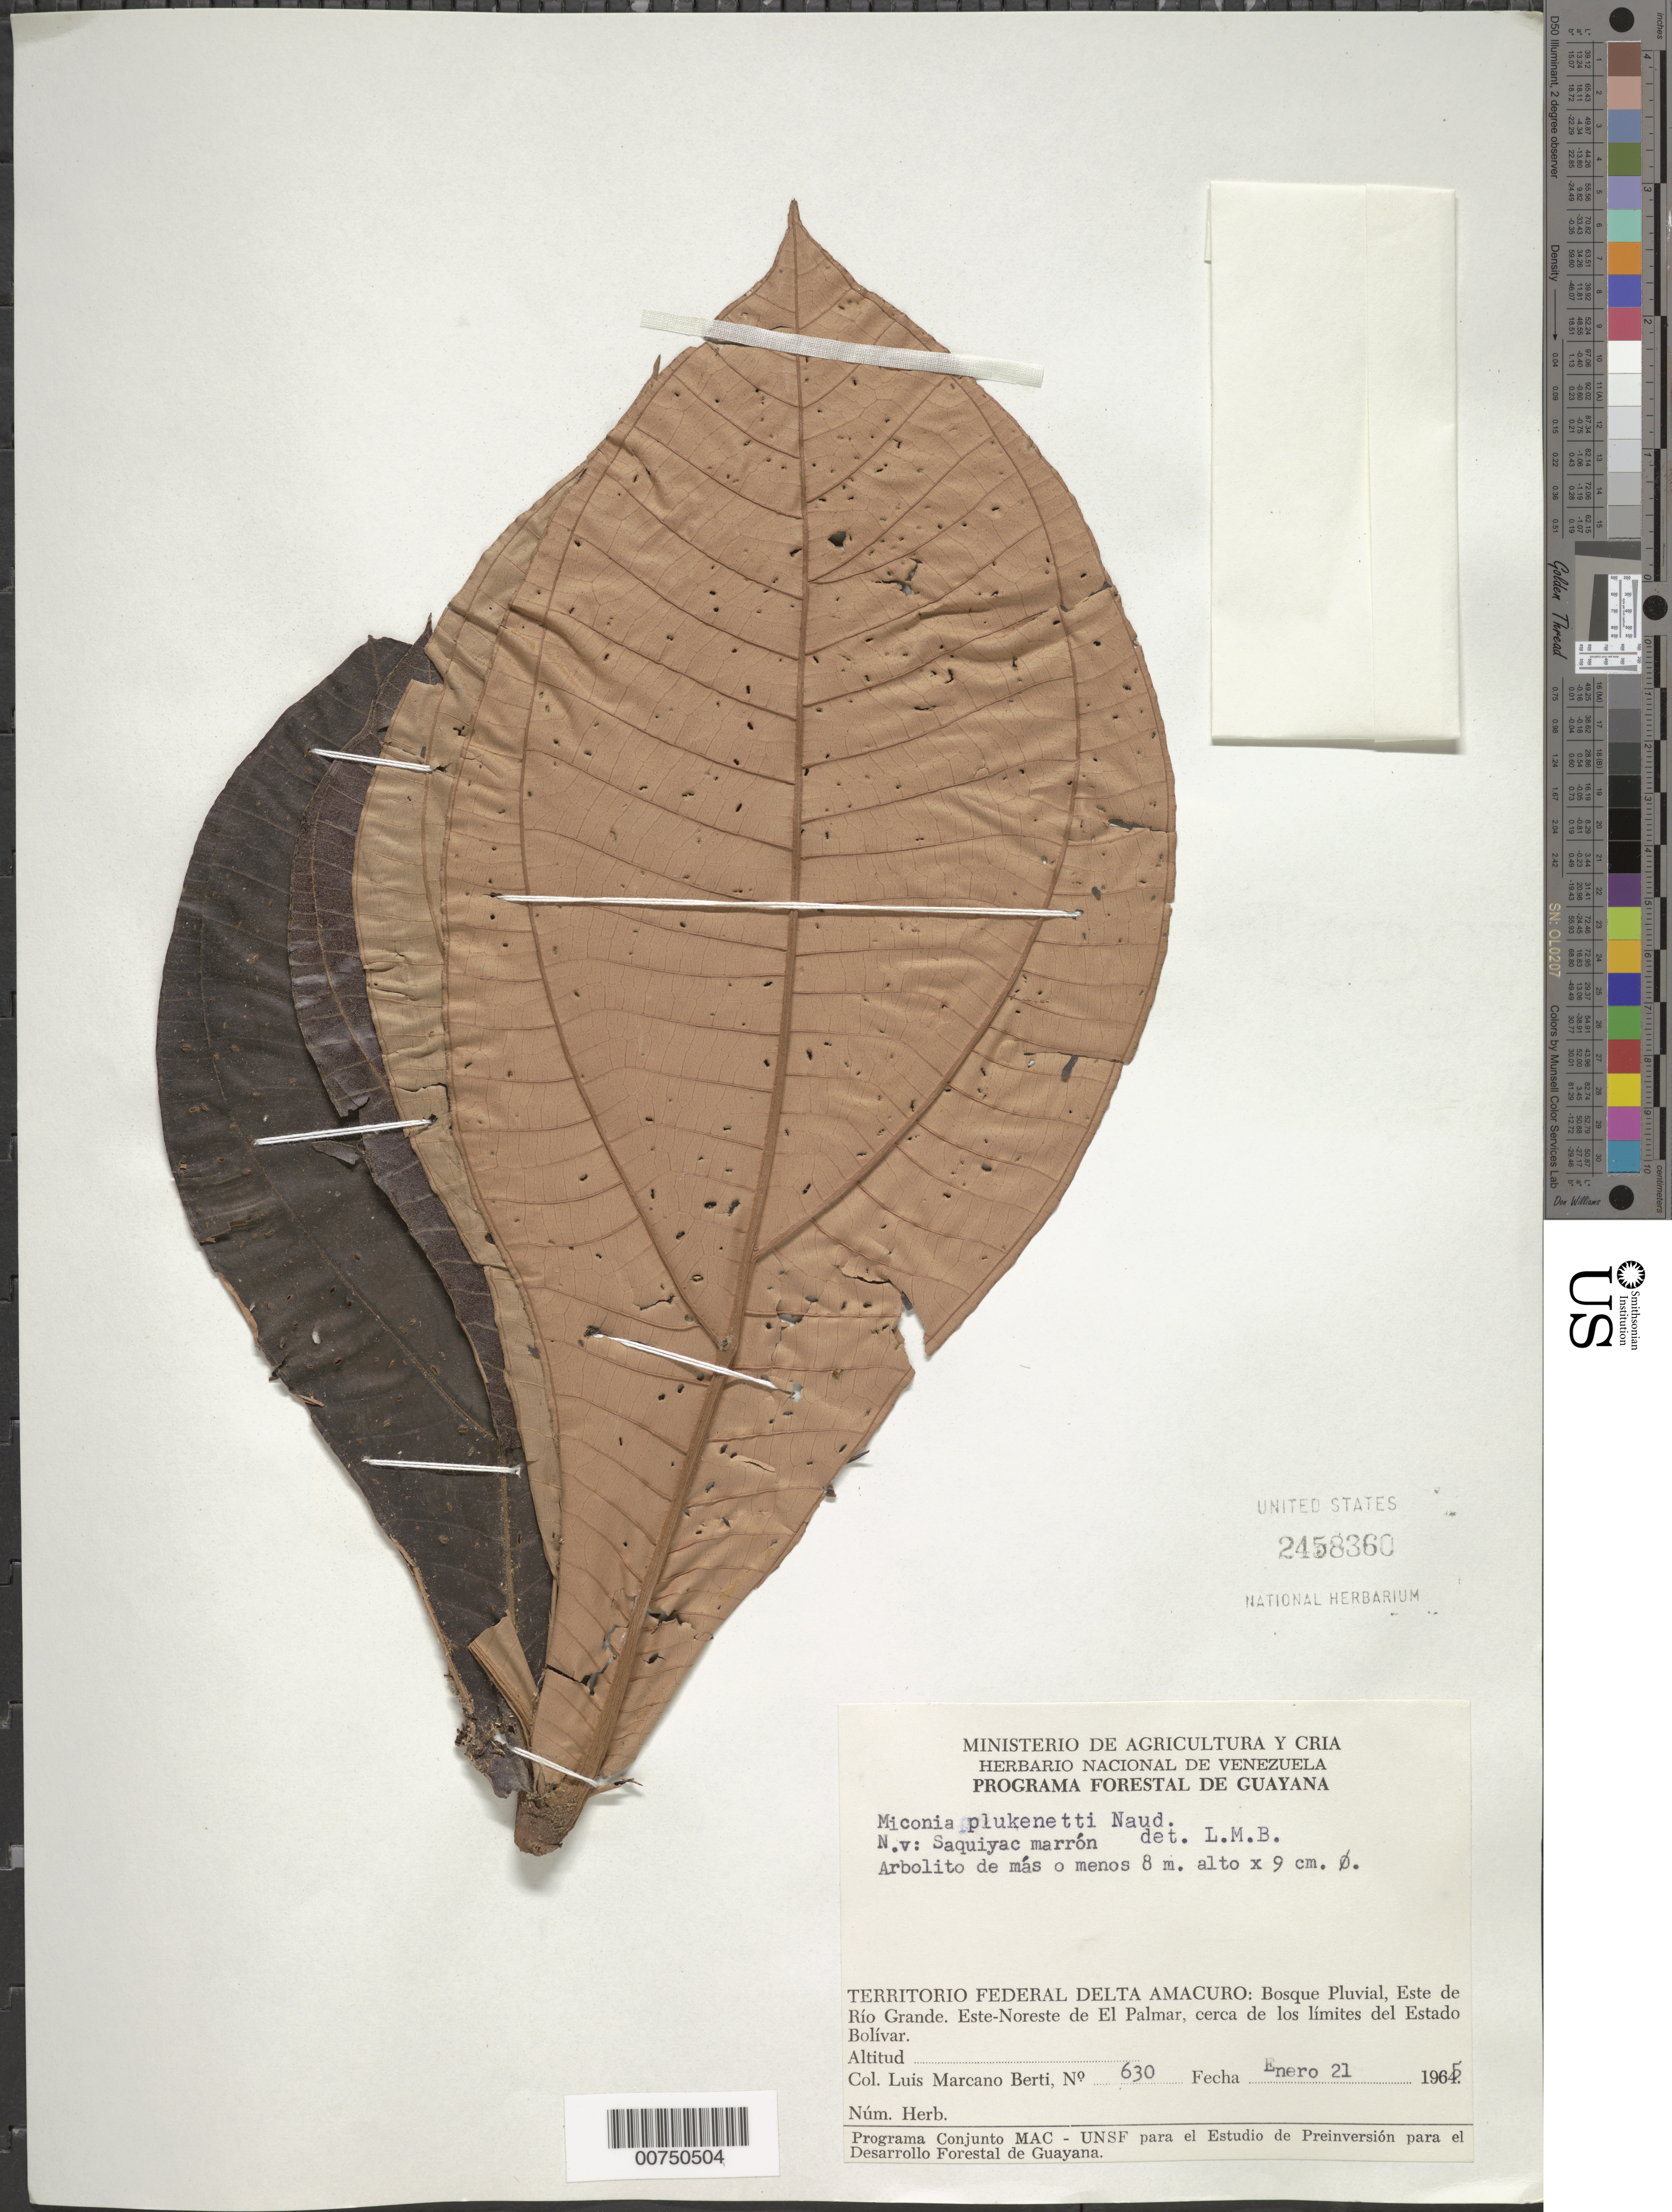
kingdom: Plantae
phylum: Tracheophyta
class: Magnoliopsida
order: Myrtales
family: Melastomataceae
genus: Miconia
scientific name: Miconia plukenetii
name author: Naudin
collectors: L. Marcano-Berti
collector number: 630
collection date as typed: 21-Jan-65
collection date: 1965-01-21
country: Venezuela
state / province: Delta Amacuro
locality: Este de Río Grande, ENE de El Palmar, cerca de los limites del Estado Bolívar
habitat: Bosque pluvial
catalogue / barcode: US 2458360